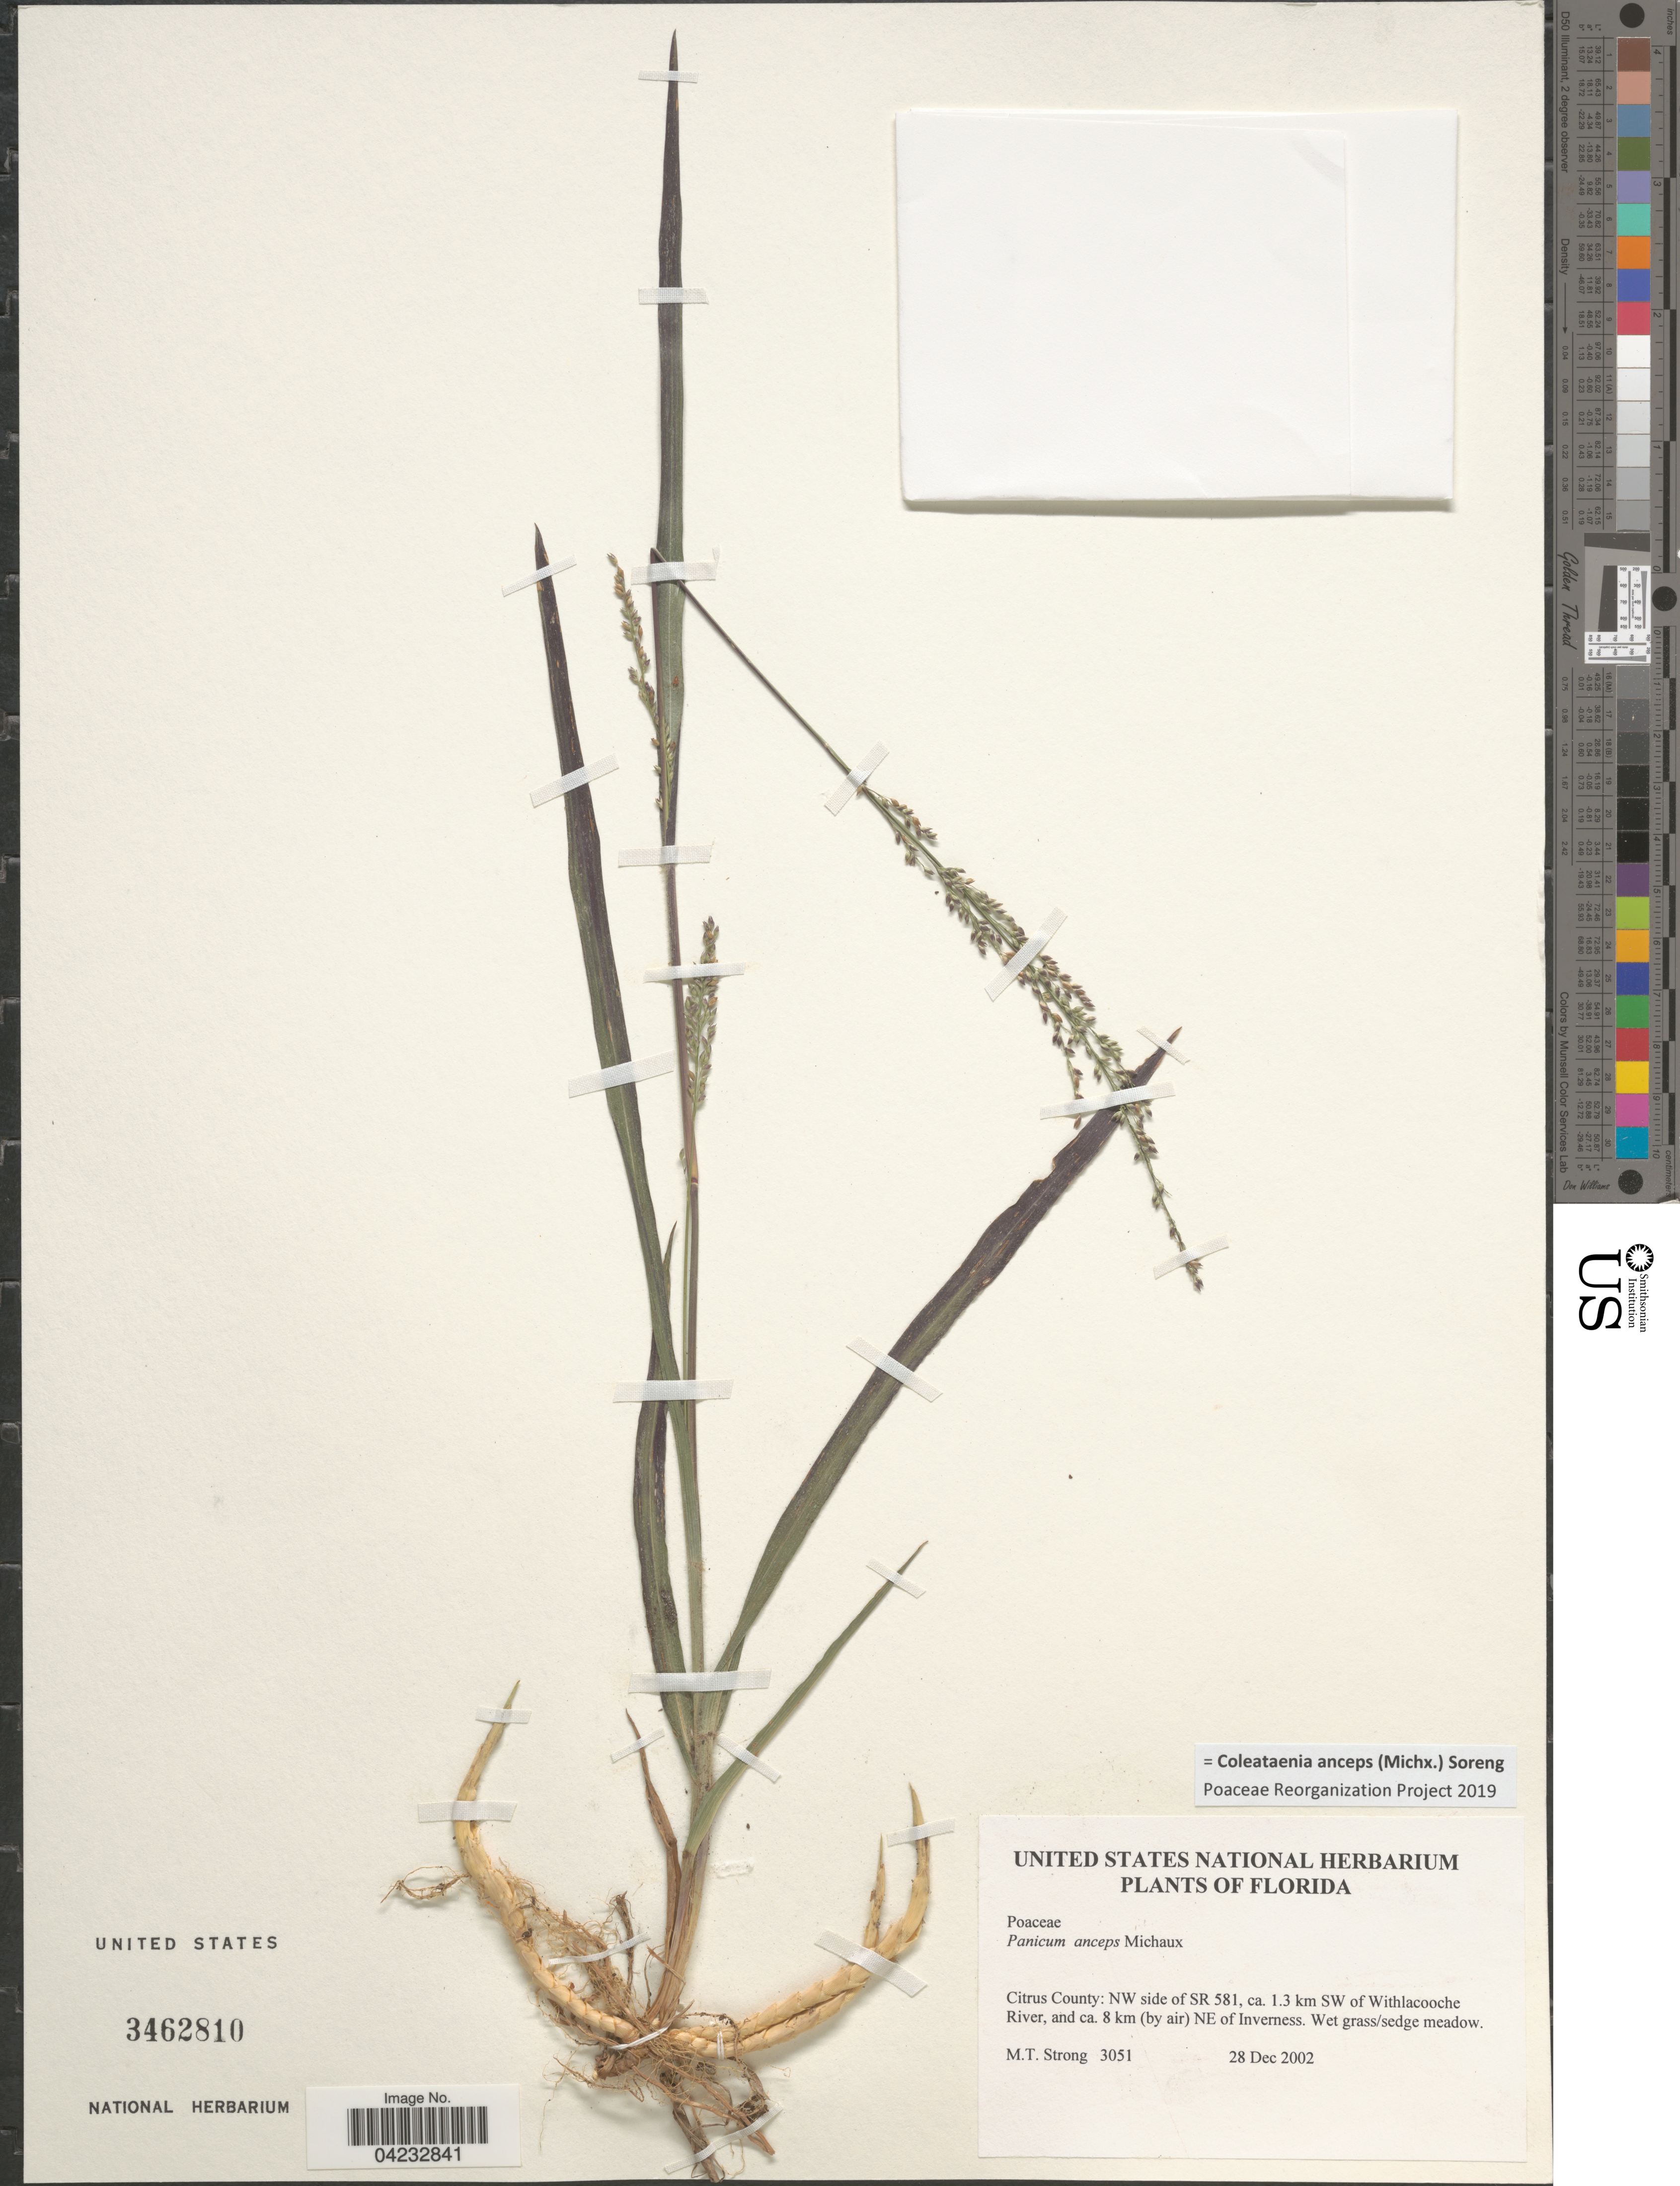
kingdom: Plantae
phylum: Tracheophyta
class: Liliopsida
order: Poales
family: Poaceae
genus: Coleataenia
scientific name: Coleataenia anceps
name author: (Michx.) Soreng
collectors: M. T. Strong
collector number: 3051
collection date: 2002-12-28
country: United States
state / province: Florida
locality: Citrus County: NW side of SR 581, ca. 1.3 km SW of Withlacoochee River, and ca. 8 km (by air) NE of Inverness.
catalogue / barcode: US 3462810